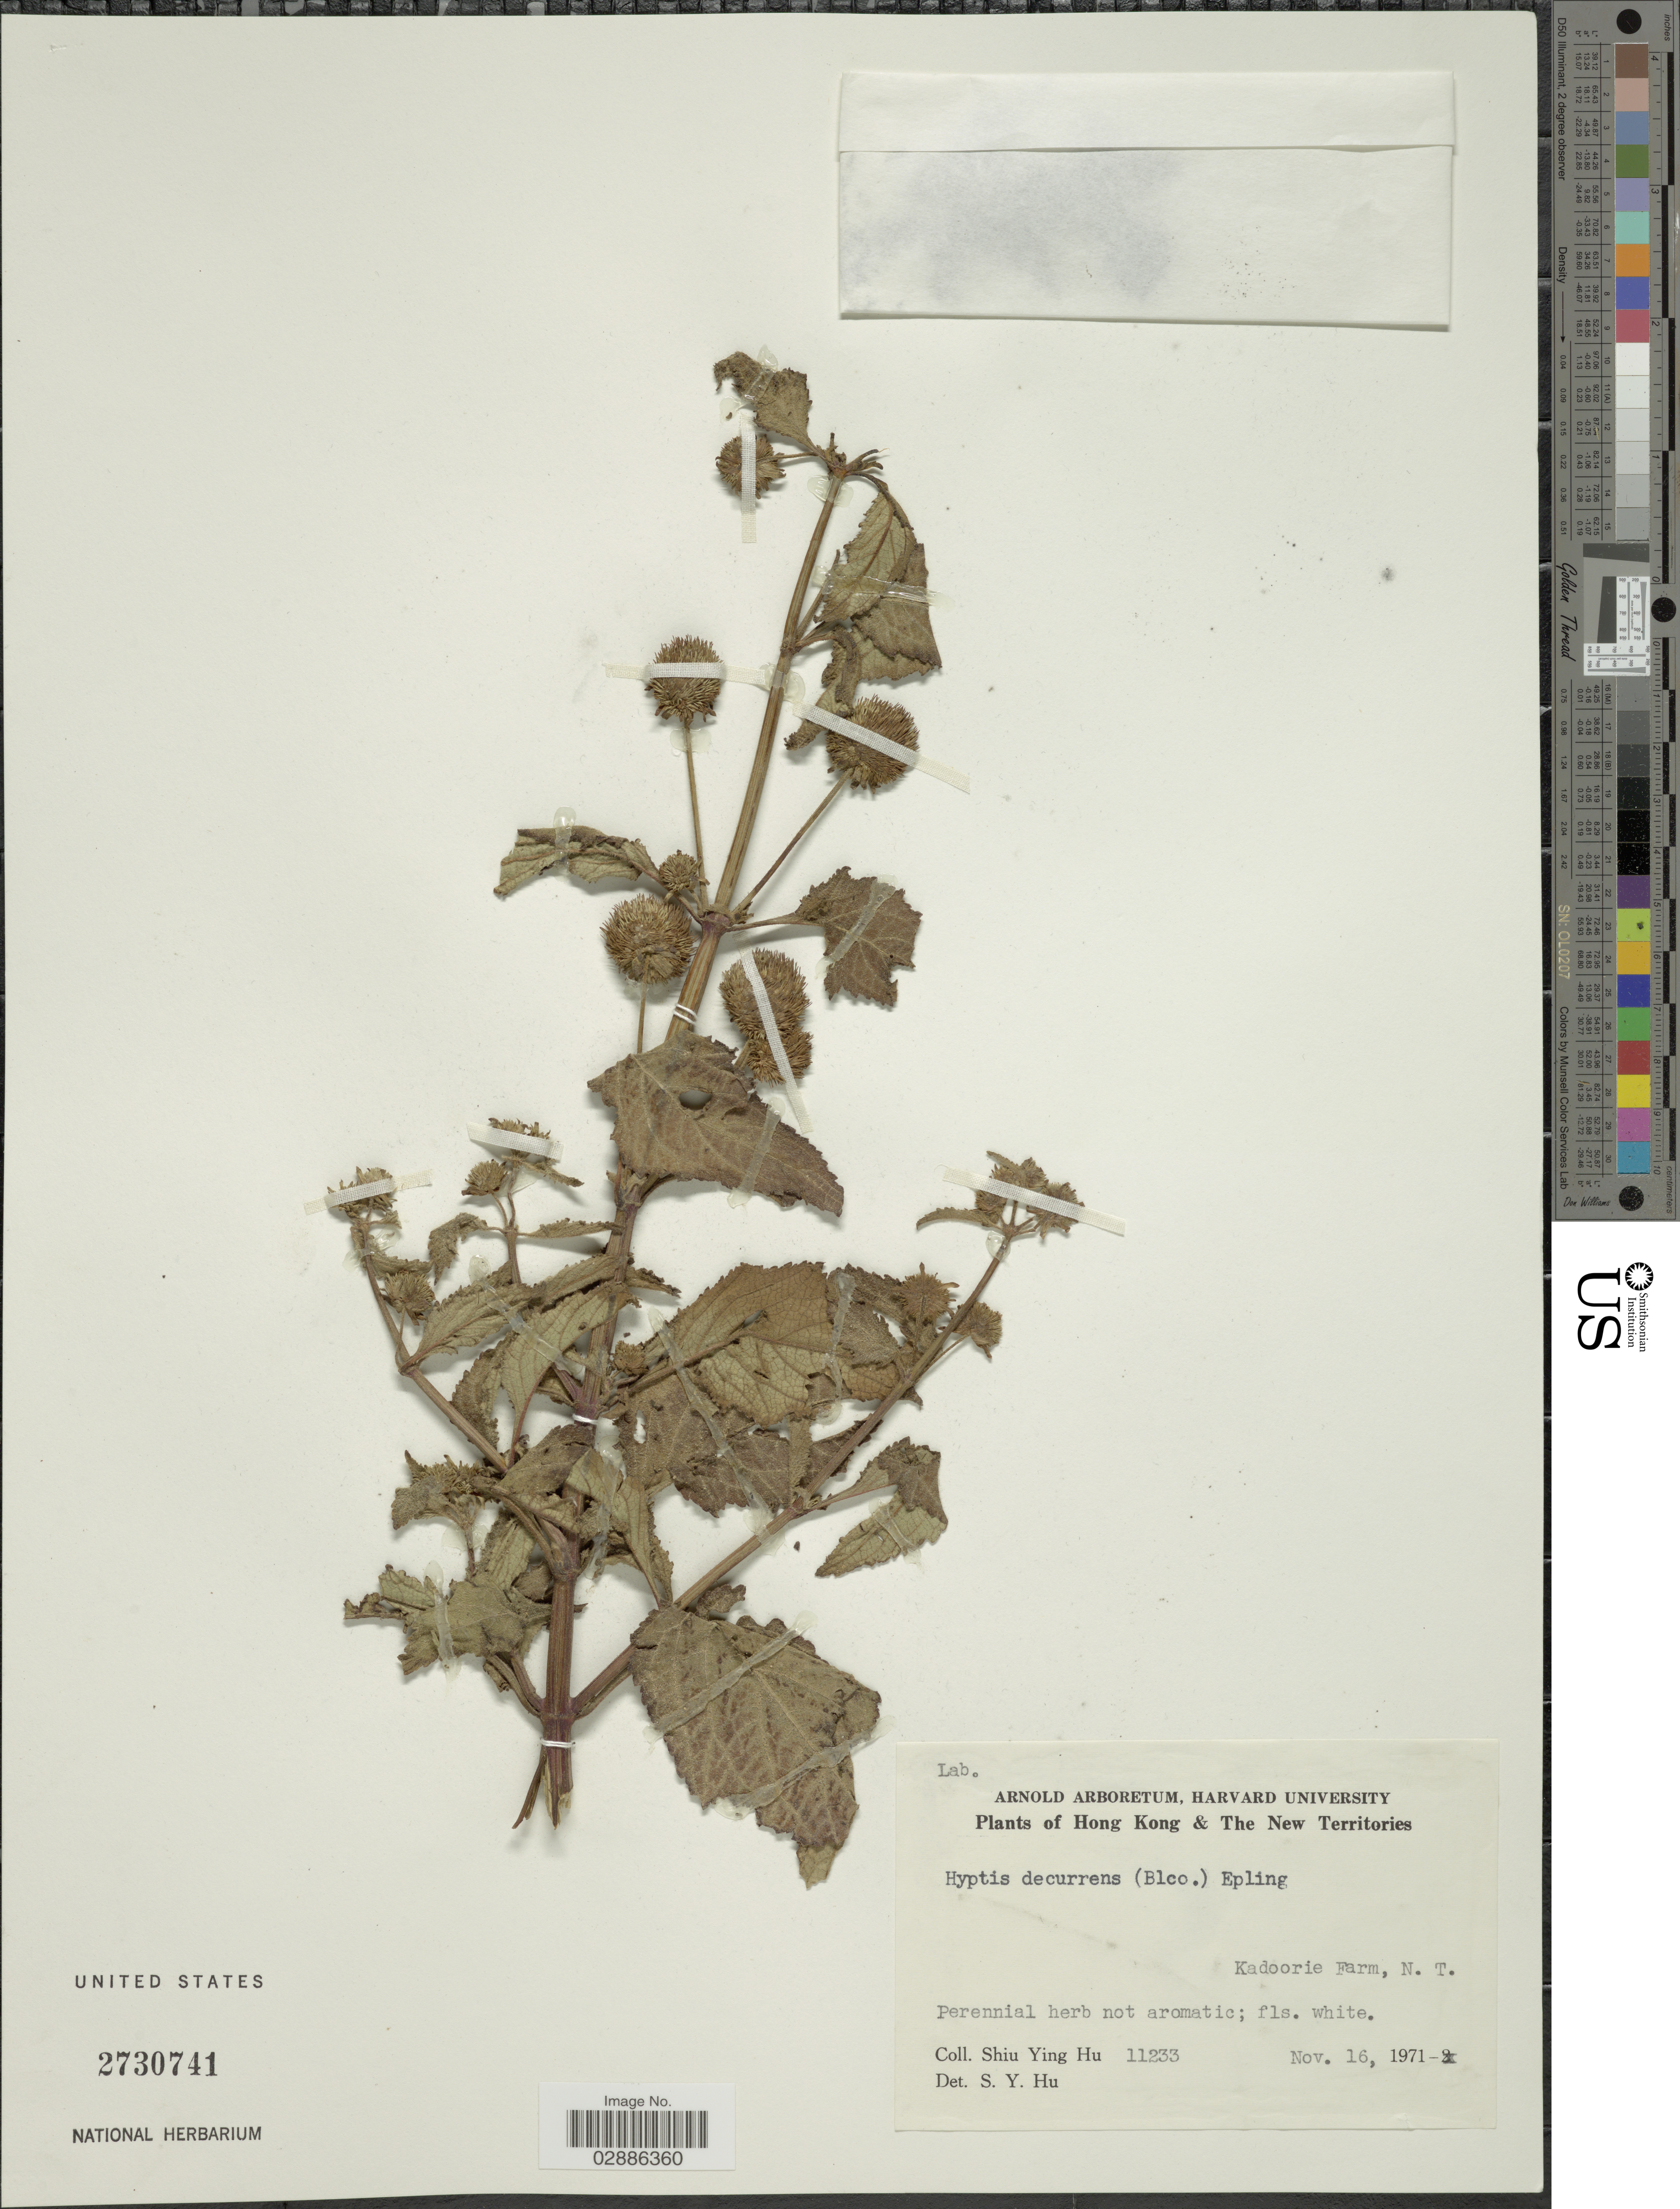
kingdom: Plantae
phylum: Tracheophyta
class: Magnoliopsida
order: Lamiales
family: Lamiaceae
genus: Hyptis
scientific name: Hyptis rhomboidea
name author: M. Martens & Galeotti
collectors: S. Y. Hu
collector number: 11233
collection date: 1971-11-16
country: China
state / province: Hong Kong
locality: Hong Kong & The New Territories, Kadoorie Farm, N.T.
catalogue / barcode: US 2730741